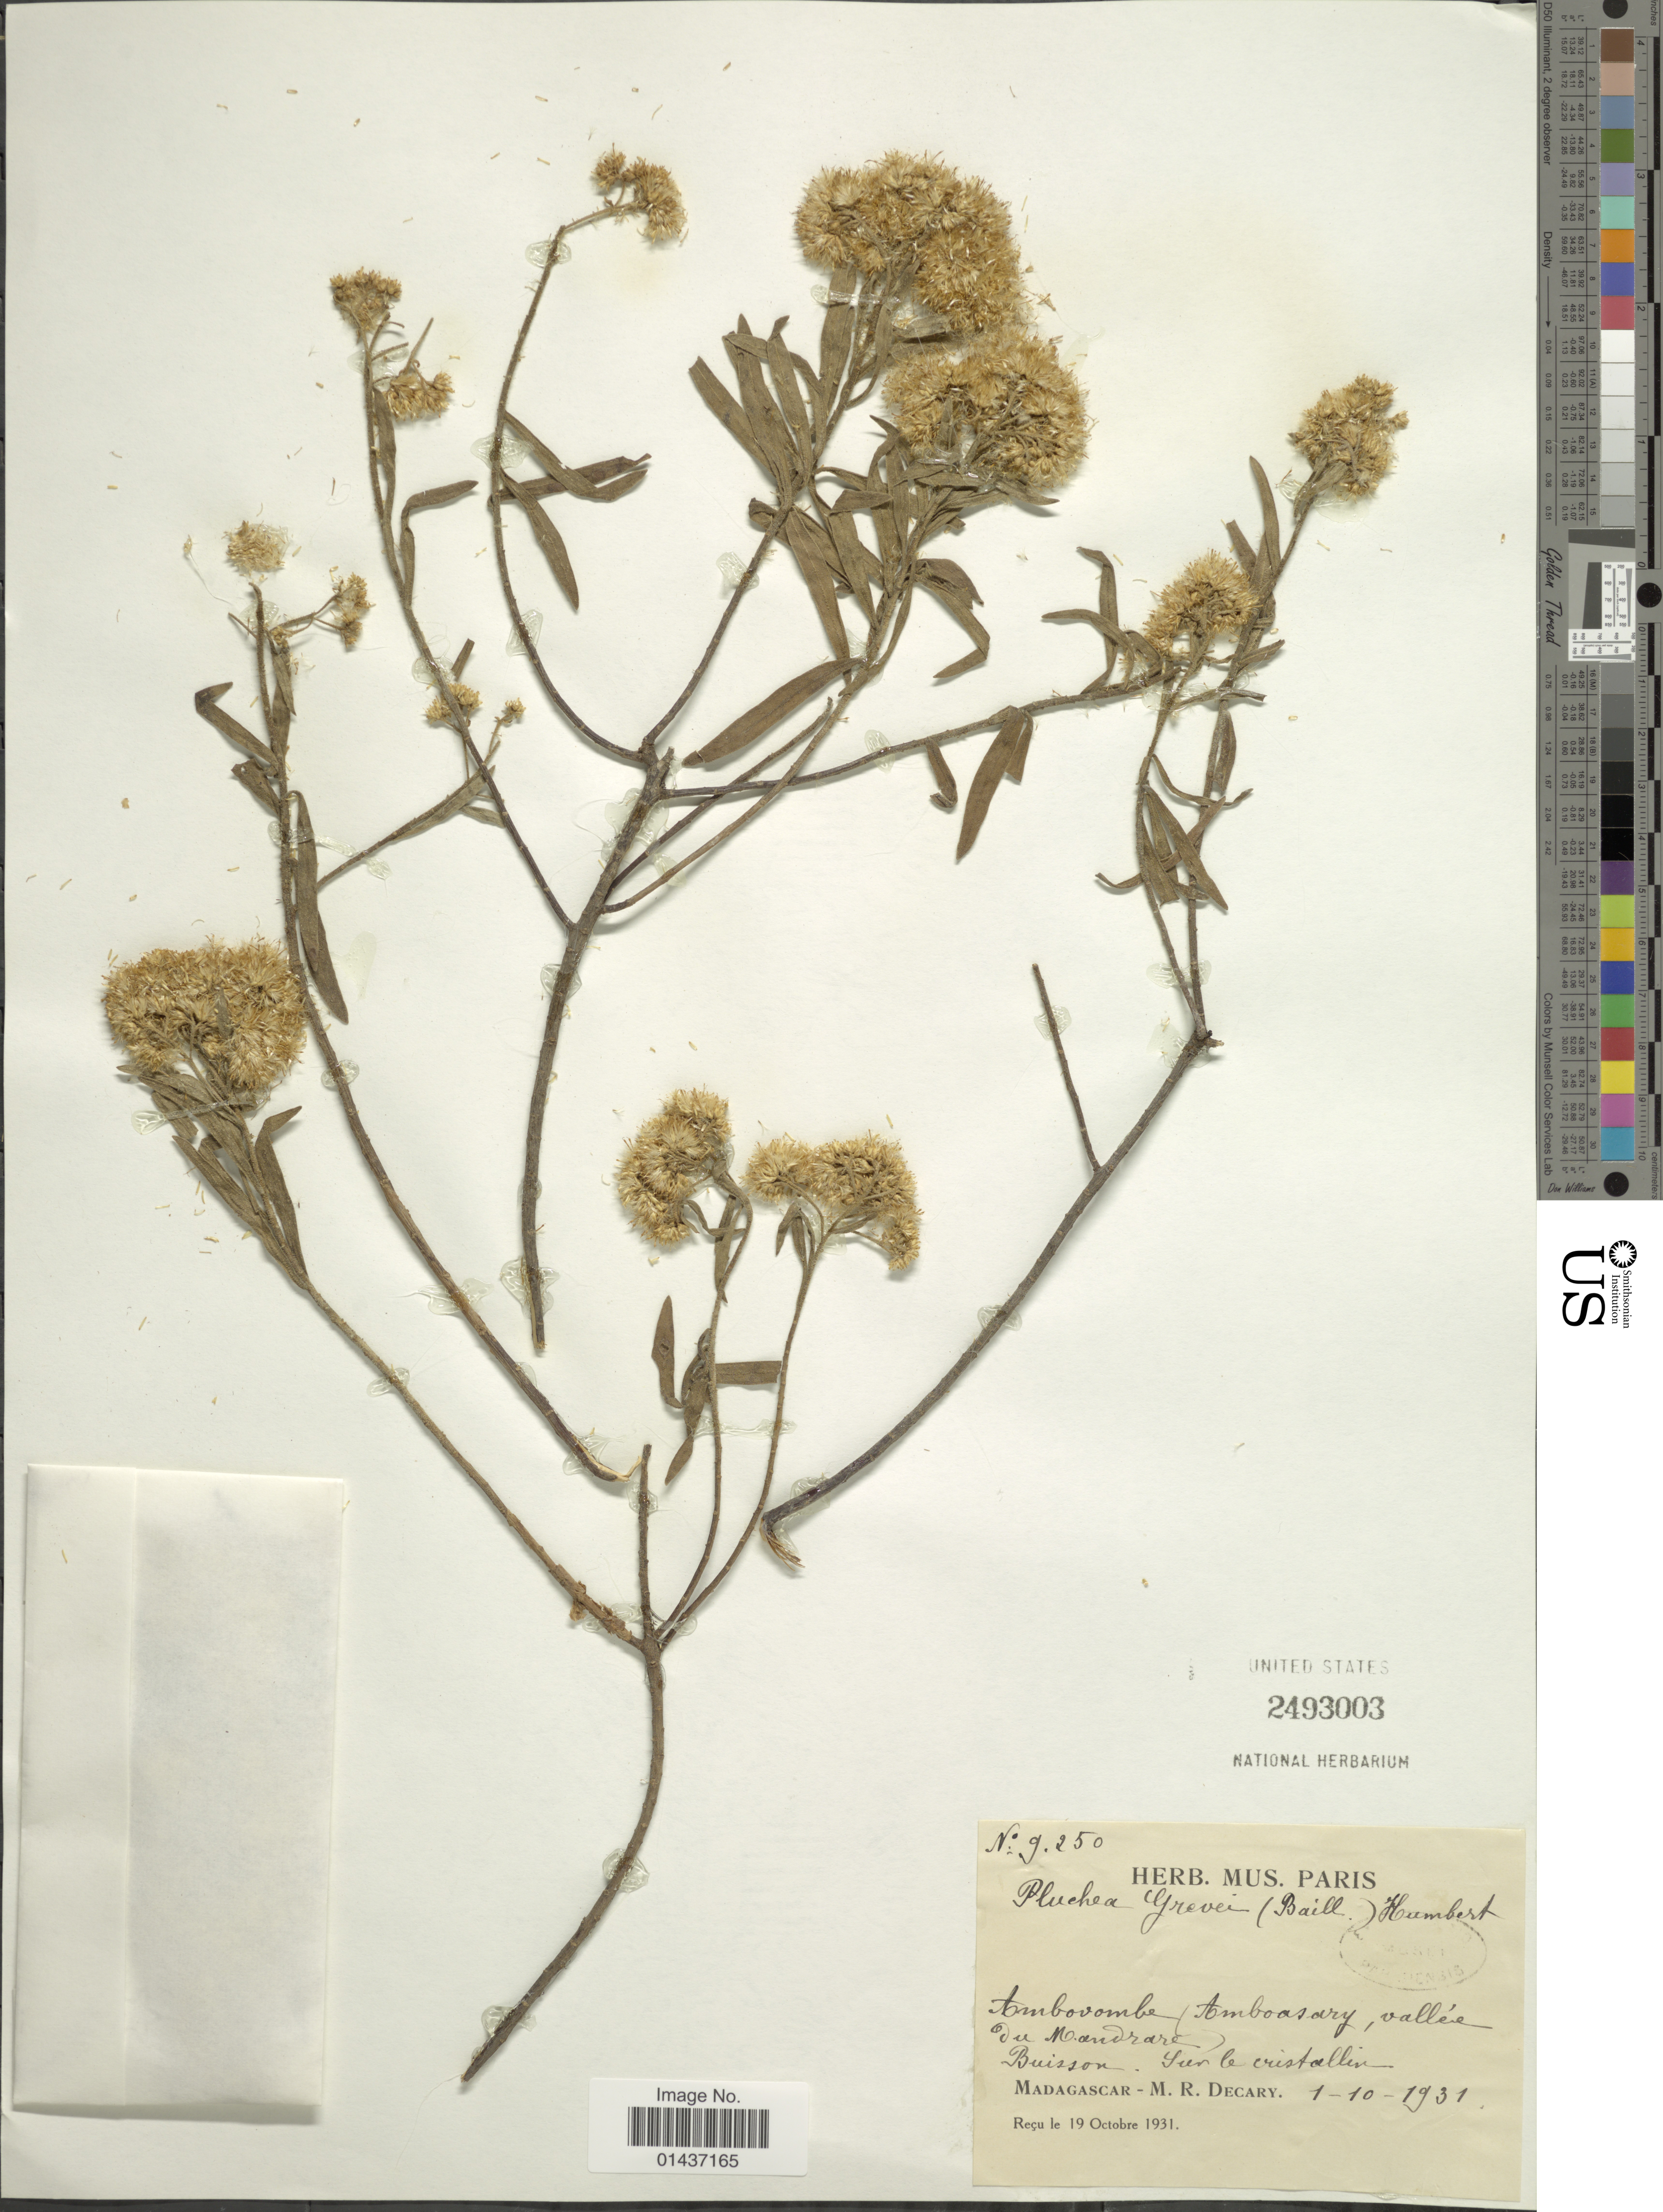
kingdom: Plantae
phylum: Tracheophyta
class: Magnoliopsida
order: Asterales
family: Asteraceae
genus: Pluchea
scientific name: Pluchea grevei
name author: (Baill.) Humbert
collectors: R. Decary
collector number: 9250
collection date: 1931-10-01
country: Madagascar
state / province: Androy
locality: Ambovombe (Amboasary, vallée du Mandrare). Buisson, sur le cristallin [bush, on the crystalline].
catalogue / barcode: US 2493003